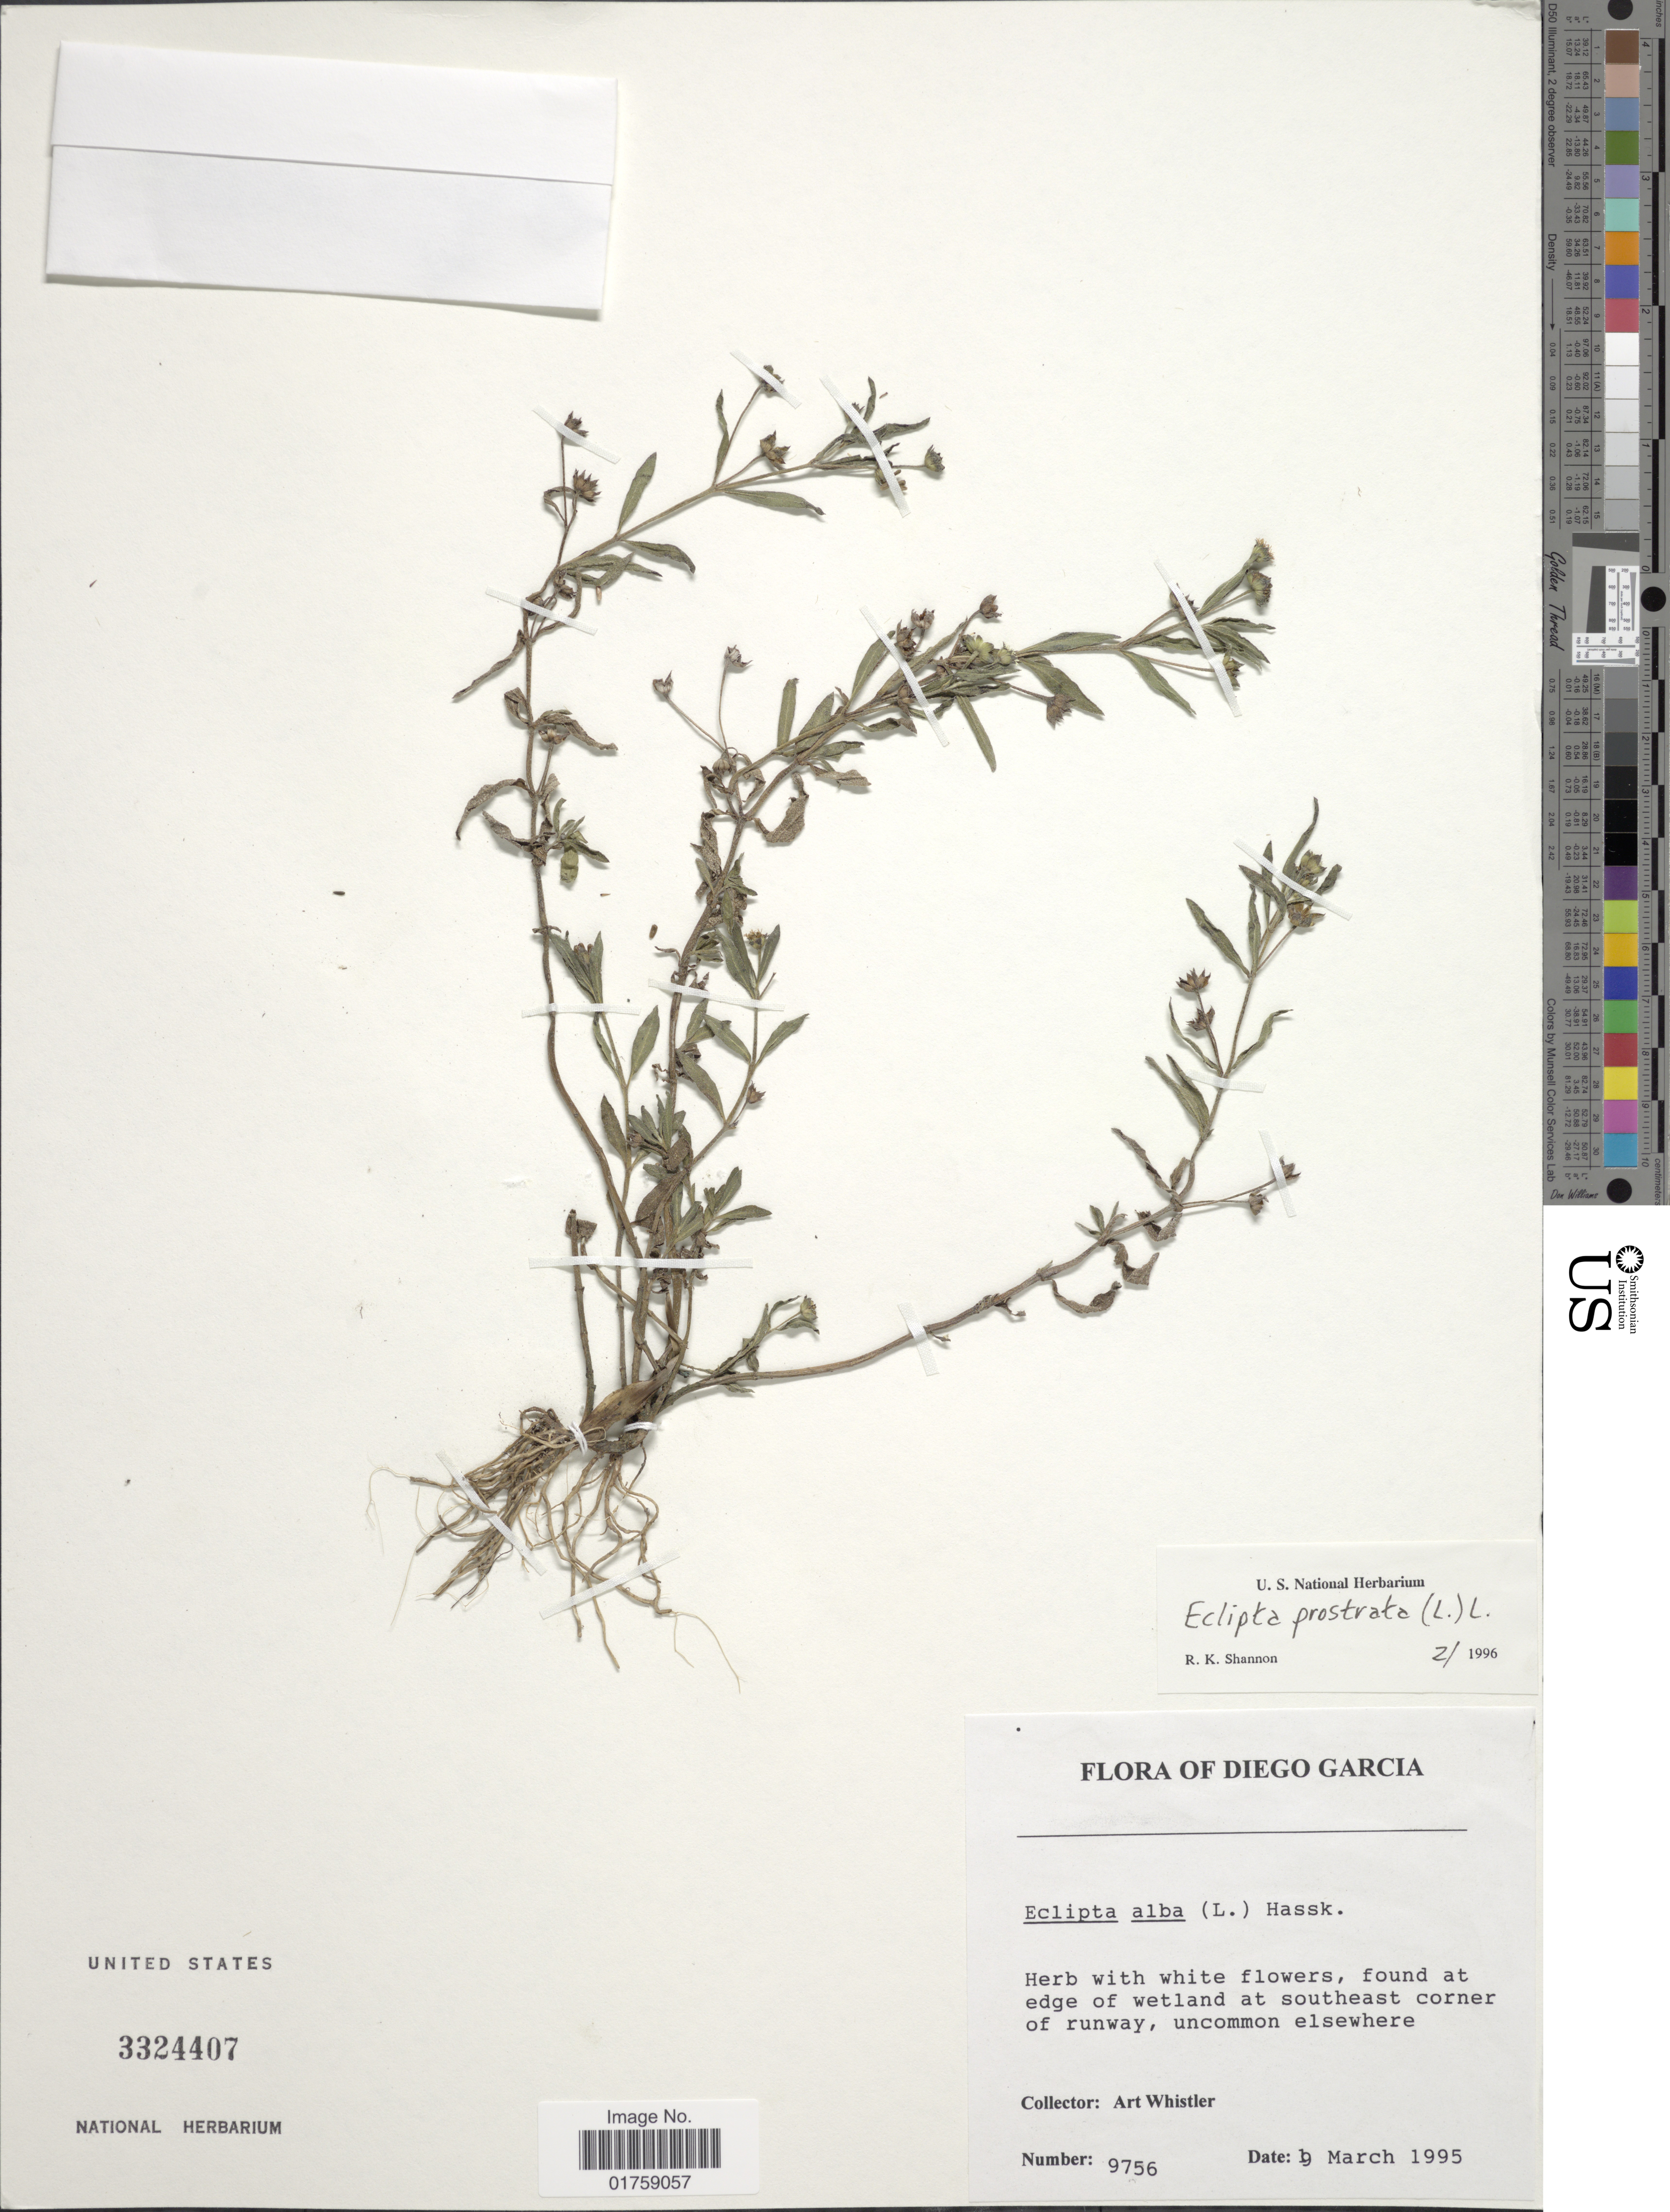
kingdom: Plantae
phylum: Tracheophyta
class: Magnoliopsida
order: Asterales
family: Asteraceae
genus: Eclipta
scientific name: Eclipta prostrata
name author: (L.) L.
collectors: A. Whistler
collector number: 9756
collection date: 1995-03-09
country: British Indian Ocean Territory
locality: Diego Garcia. found at edge of wetland at southeast corner of runway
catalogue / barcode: US 3324407